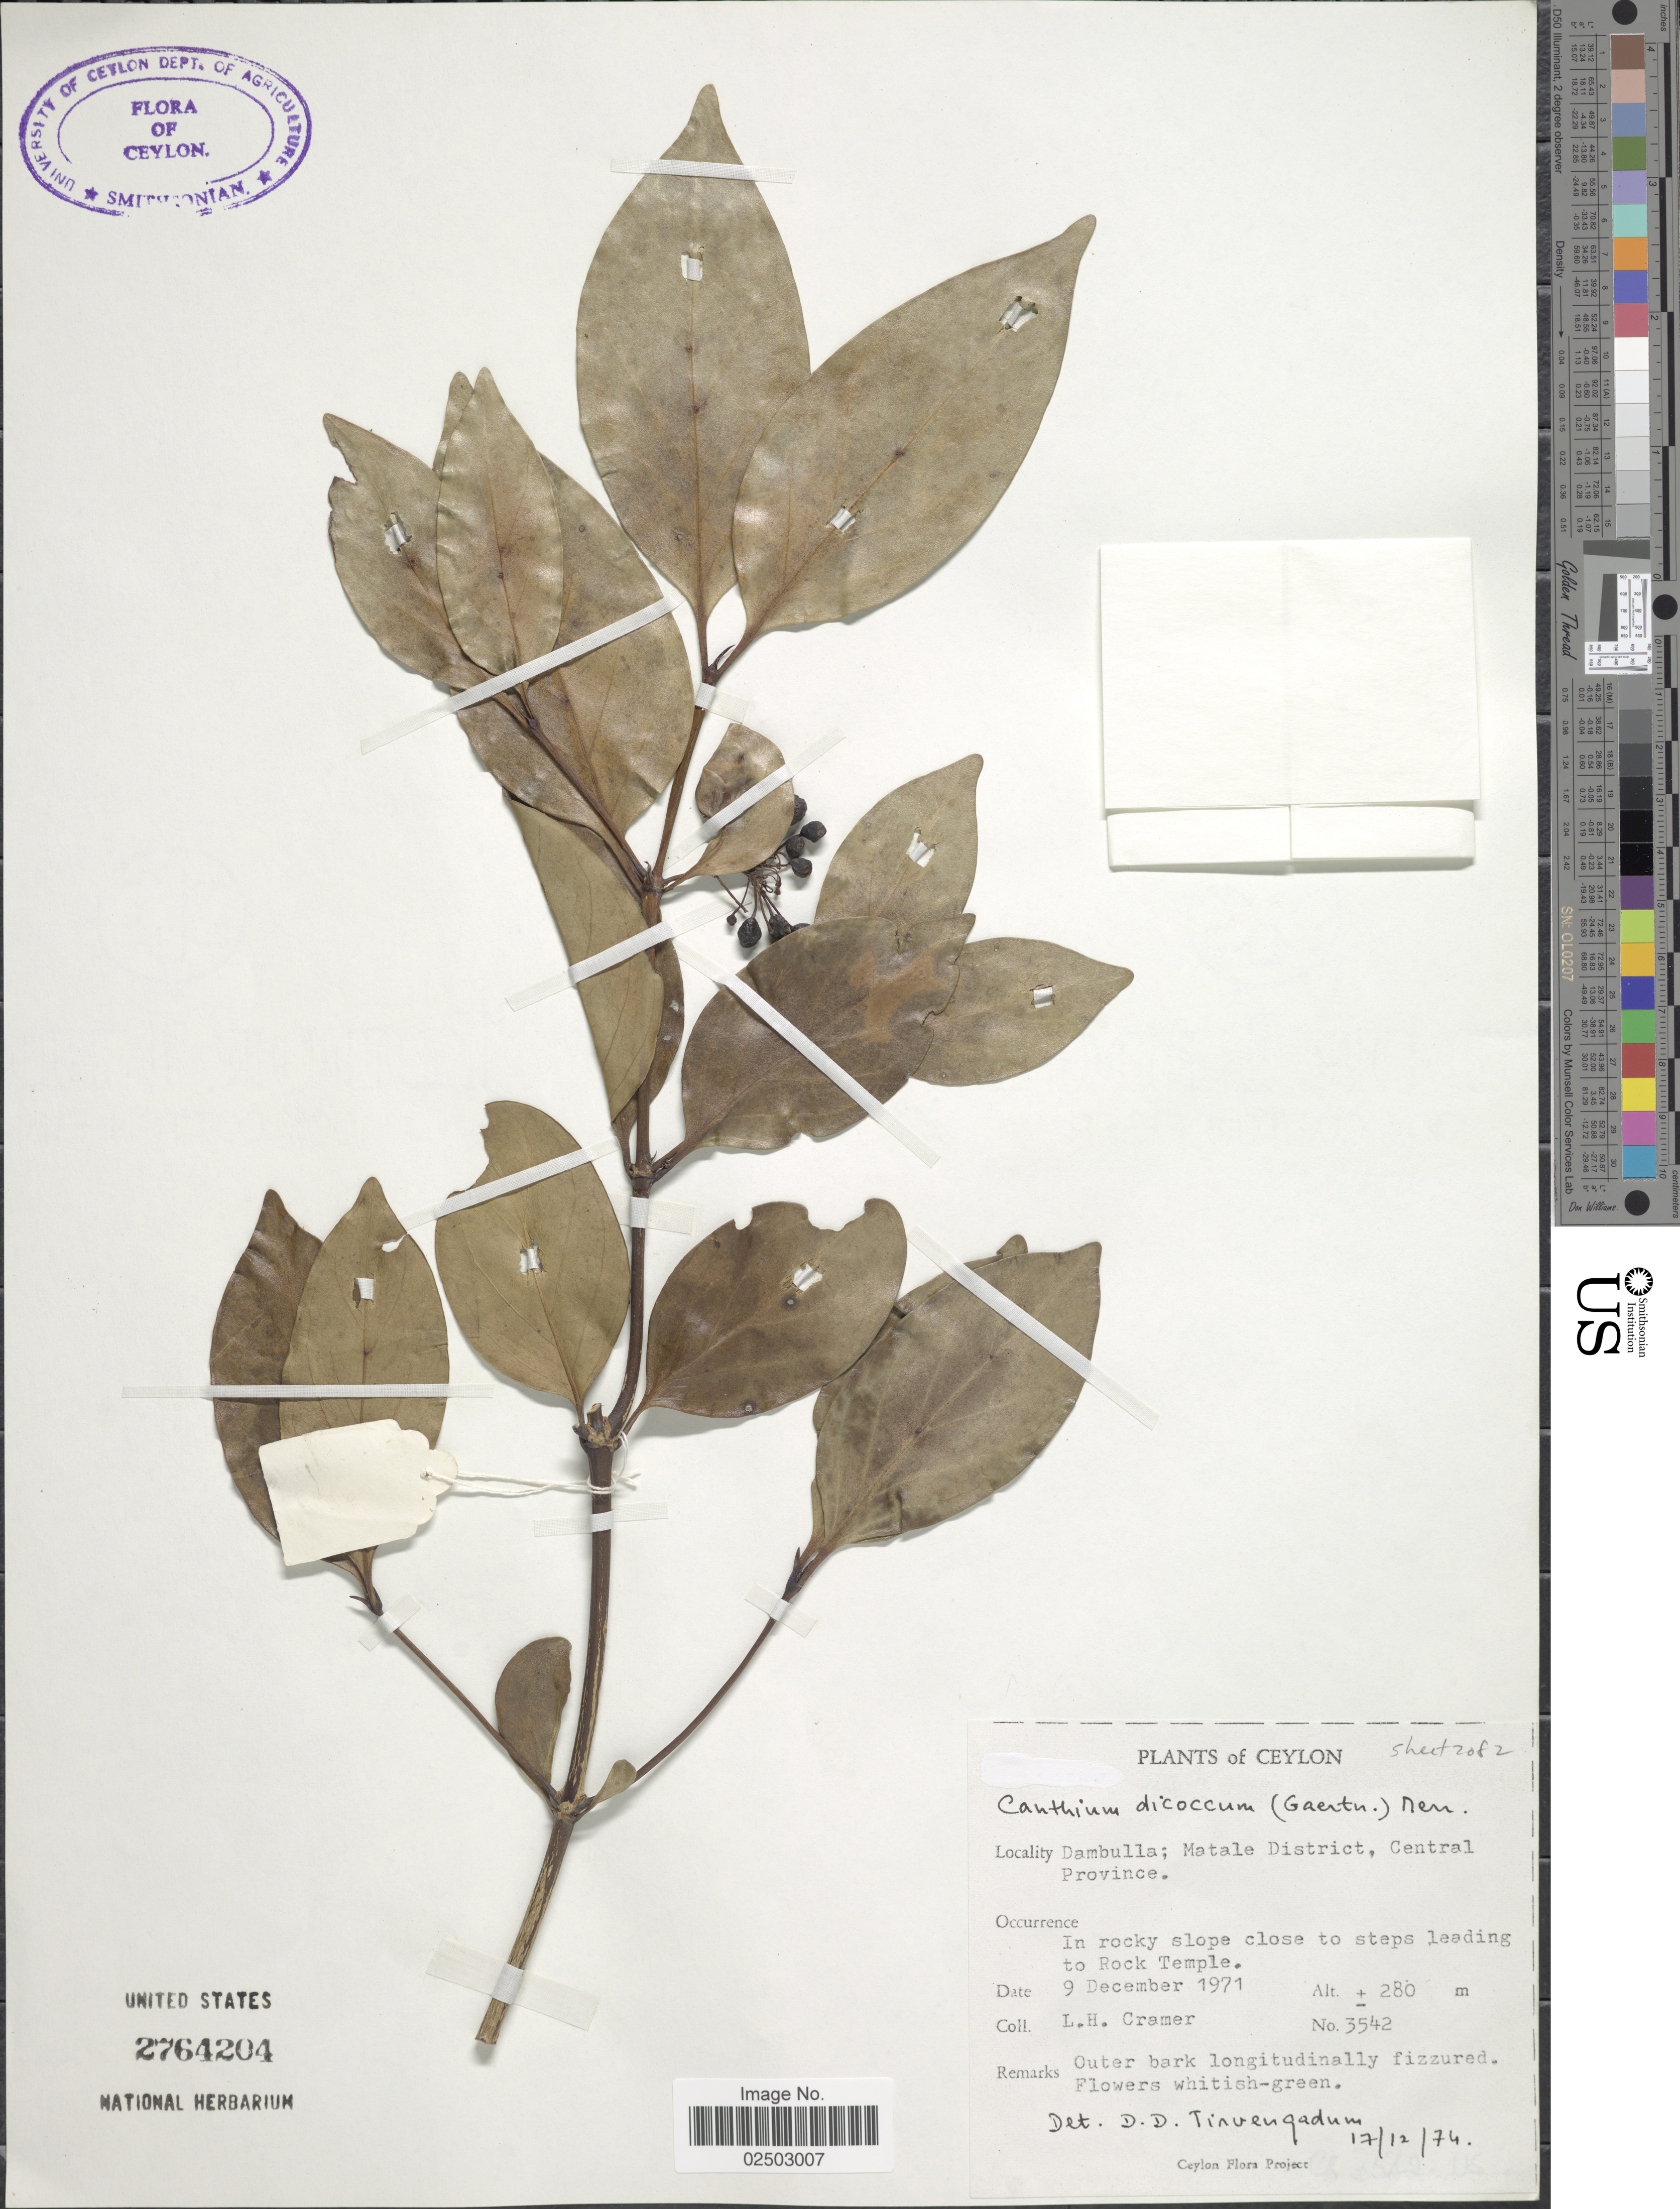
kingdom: Plantae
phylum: Tracheophyta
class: Magnoliopsida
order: Gentianales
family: Rubiaceae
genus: Canthium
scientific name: Canthium dicoccum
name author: (Gaertn.) Merr.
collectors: L. H. Cramer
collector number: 3542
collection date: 1971-12-09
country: Sri Lanka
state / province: Central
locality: Ceylon, Dambulla; Matale District, in rocky slope close to steps leading to Rock Temple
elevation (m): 280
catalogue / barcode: US 2764204